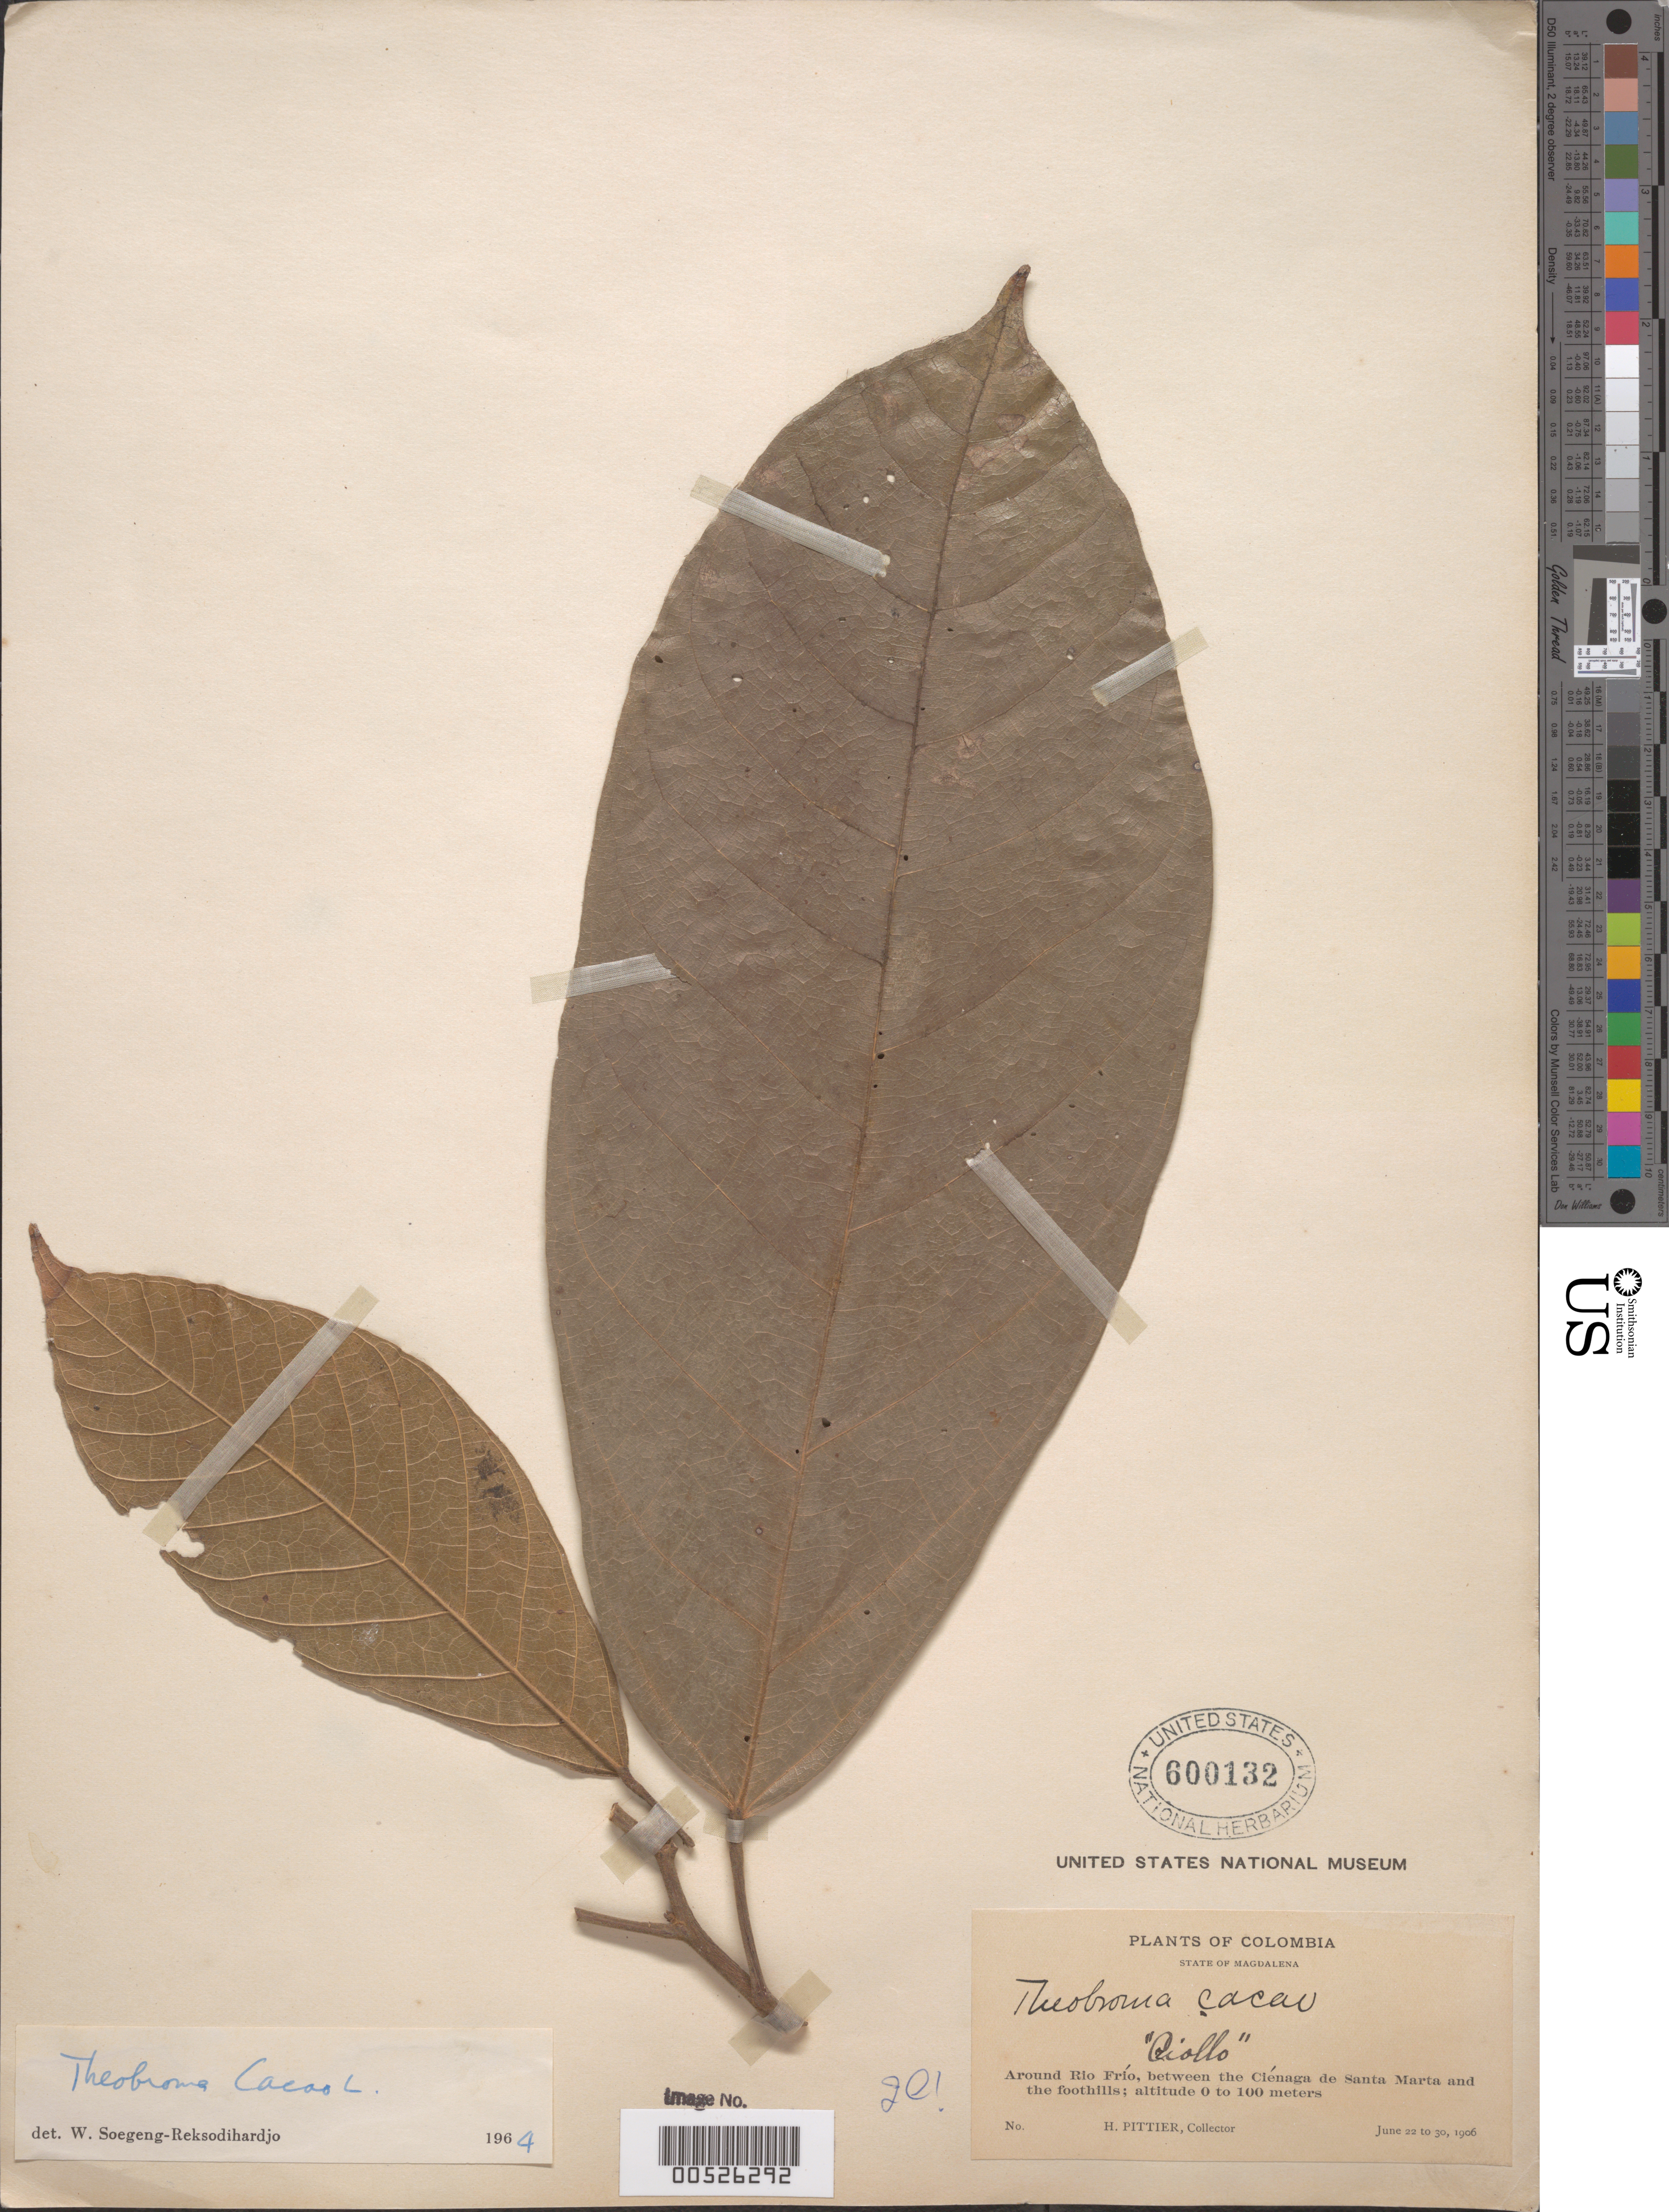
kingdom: Plantae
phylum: Tracheophyta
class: Magnoliopsida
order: Malvales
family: Malvaceae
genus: Theobroma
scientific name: Theobroma cacao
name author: L.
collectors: H. F. Pittier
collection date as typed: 22 Jun 1906 to 30 Jun 1906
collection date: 1906-06-22/1906-06-30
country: Colombia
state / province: Magdalena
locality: Around Rio FRío, between the Ciénaga de Santa Marta and the foothills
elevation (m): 0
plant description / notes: Common name: Ciollo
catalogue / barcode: US 600132